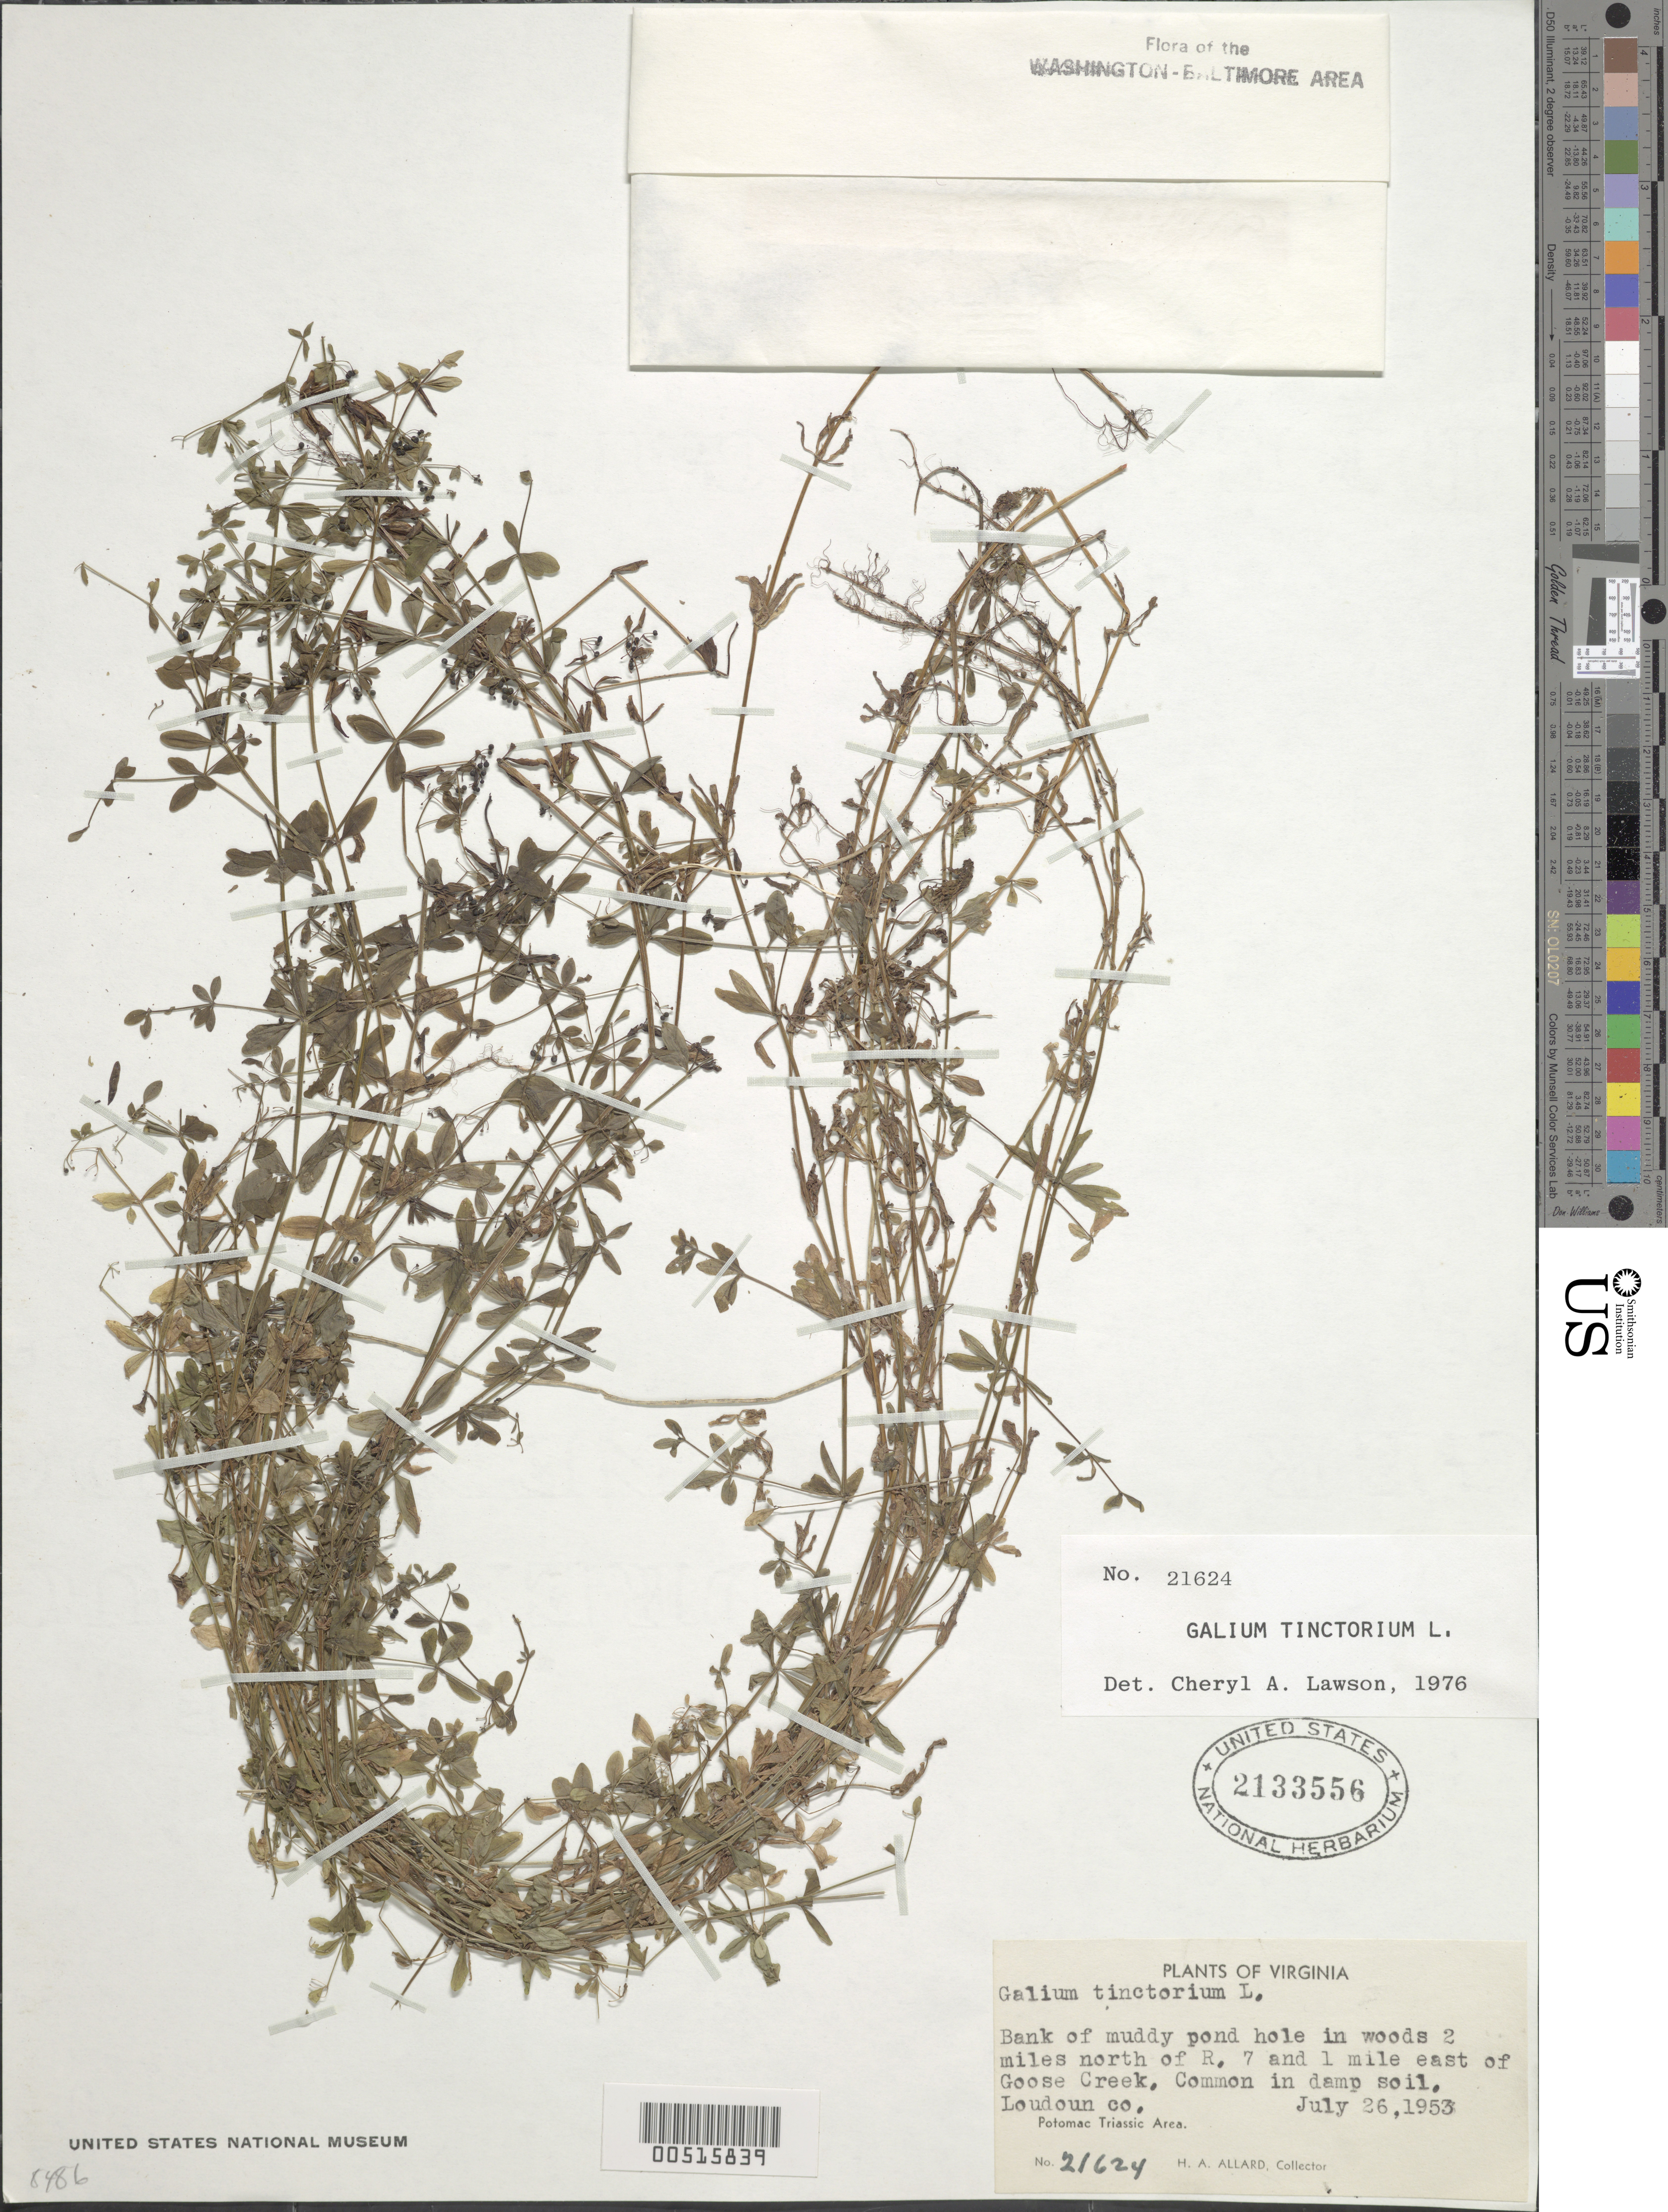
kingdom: Plantae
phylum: Tracheophyta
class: Magnoliopsida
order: Gentianales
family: Rubiaceae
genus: Galium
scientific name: Galium tinctorium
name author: (L.) Scop.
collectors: H. A. Allard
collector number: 21624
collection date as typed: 26 Jul 1953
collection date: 1953-07-26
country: United States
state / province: Virginia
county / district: Loudoun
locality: Route 7, 2 mi. N of, and 1 mi. E of Goose Creek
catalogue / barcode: US 2133556